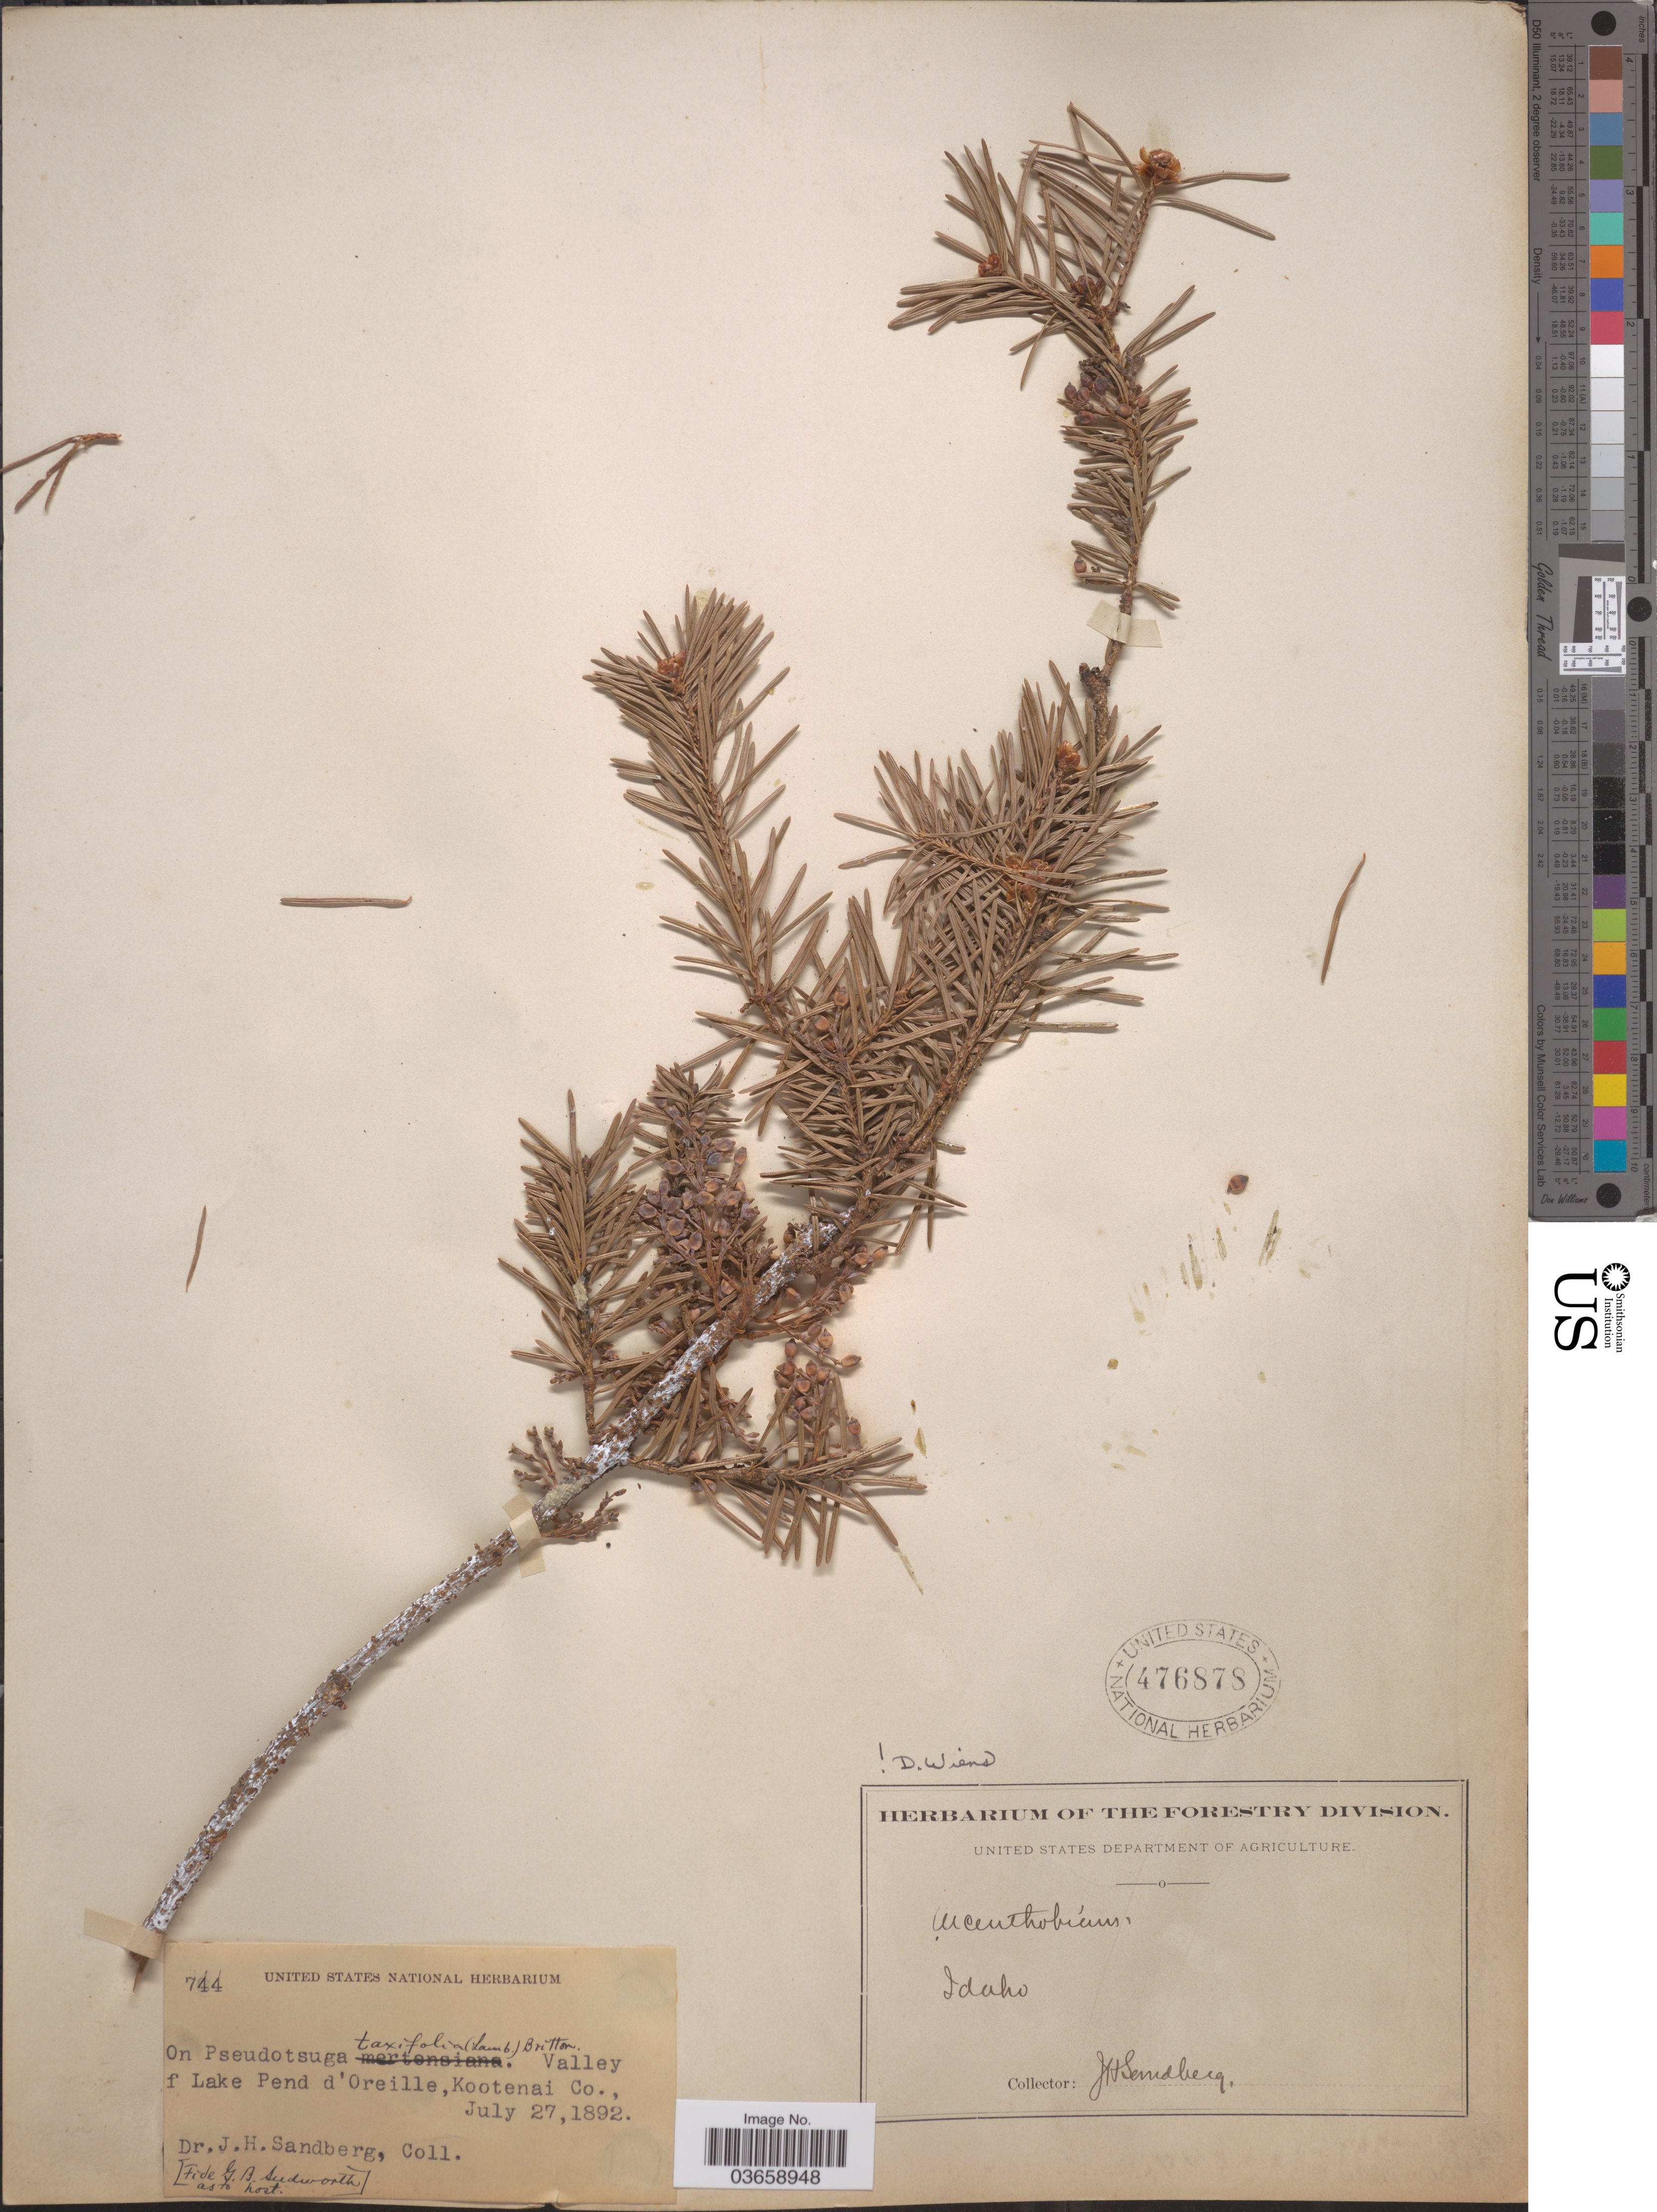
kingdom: Plantae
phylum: Tracheophyta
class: Magnoliopsida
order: Santalales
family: Viscaceae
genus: Arceuthobium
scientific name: Arceuthobium douglasii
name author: Engelm. in G.M. Wheeler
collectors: J. H. Sandberg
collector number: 744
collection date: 1892-07-27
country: United States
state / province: Idaho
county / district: Kootenai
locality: Valley of Lake Pend d'Oreille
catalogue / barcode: US 476878